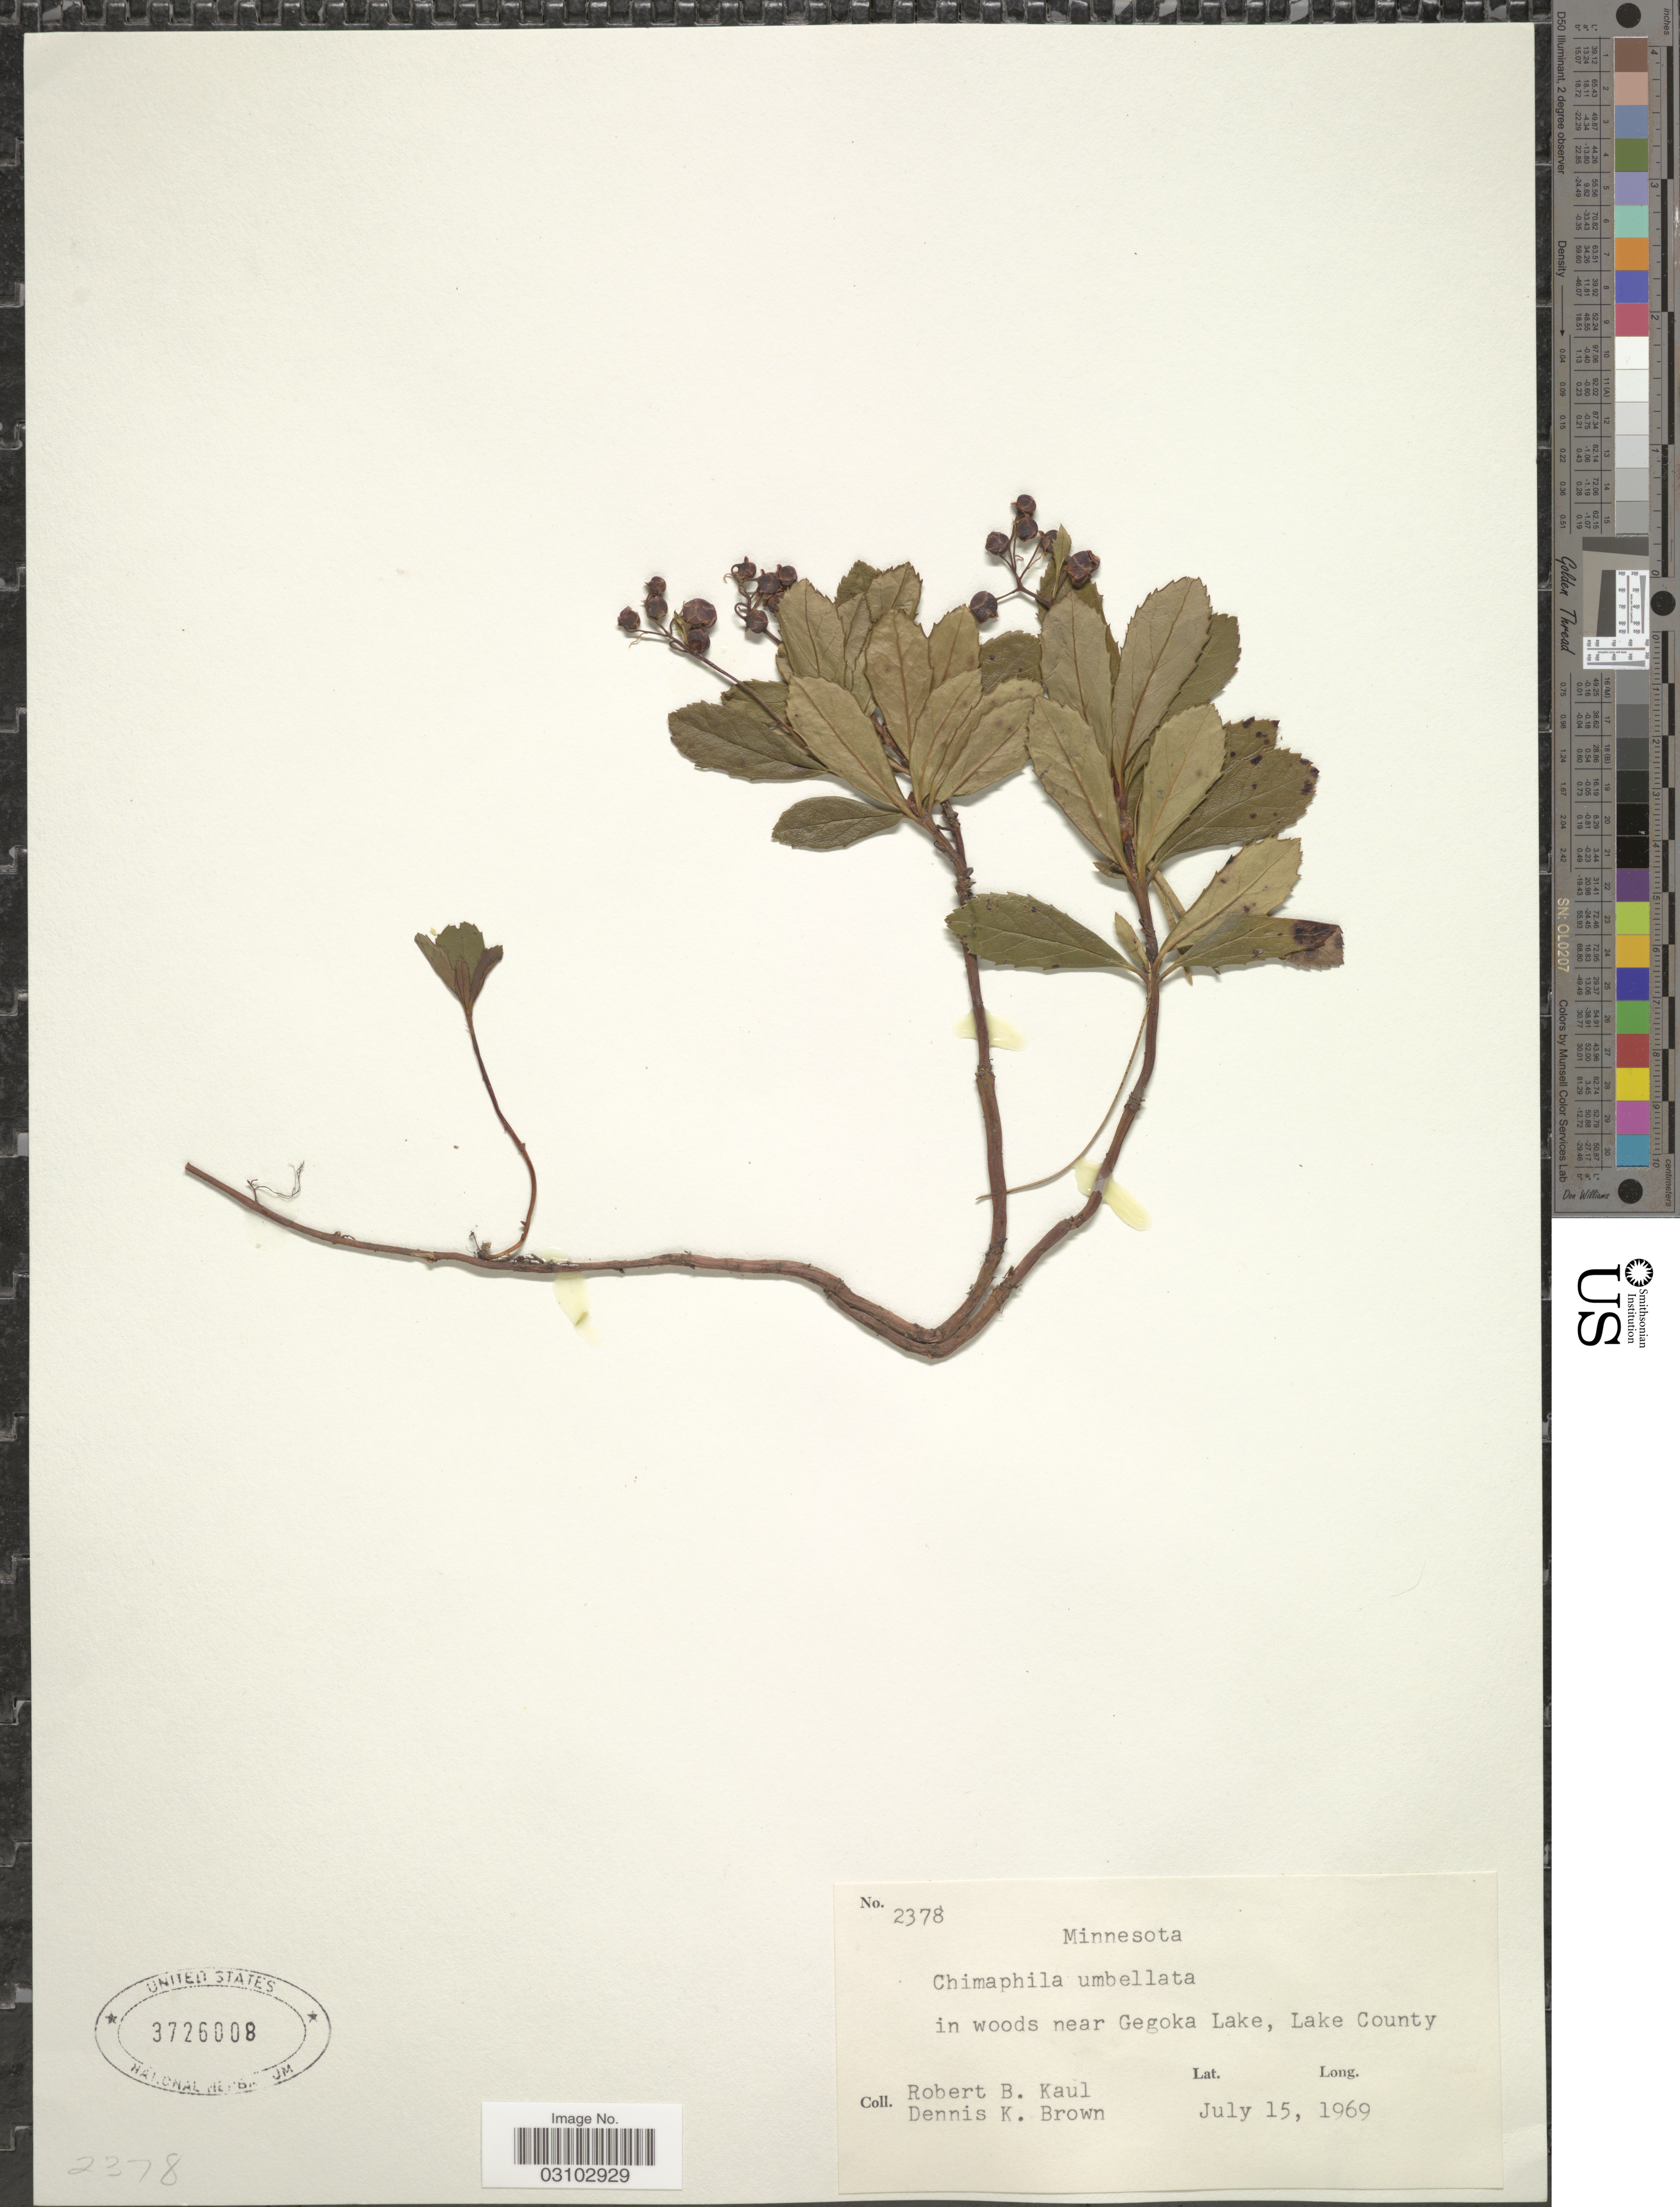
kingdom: Plantae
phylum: Tracheophyta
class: Magnoliopsida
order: Ericales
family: Ericaceae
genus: Chimaphila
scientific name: Chimaphila umbellata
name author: (L.) W.P.C. Barton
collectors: R. Kaul & D. K. Brown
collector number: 2378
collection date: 1969-07-15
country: United States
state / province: Minnesota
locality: In woods near Gegoka Lake, Lake County.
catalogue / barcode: US 3726008